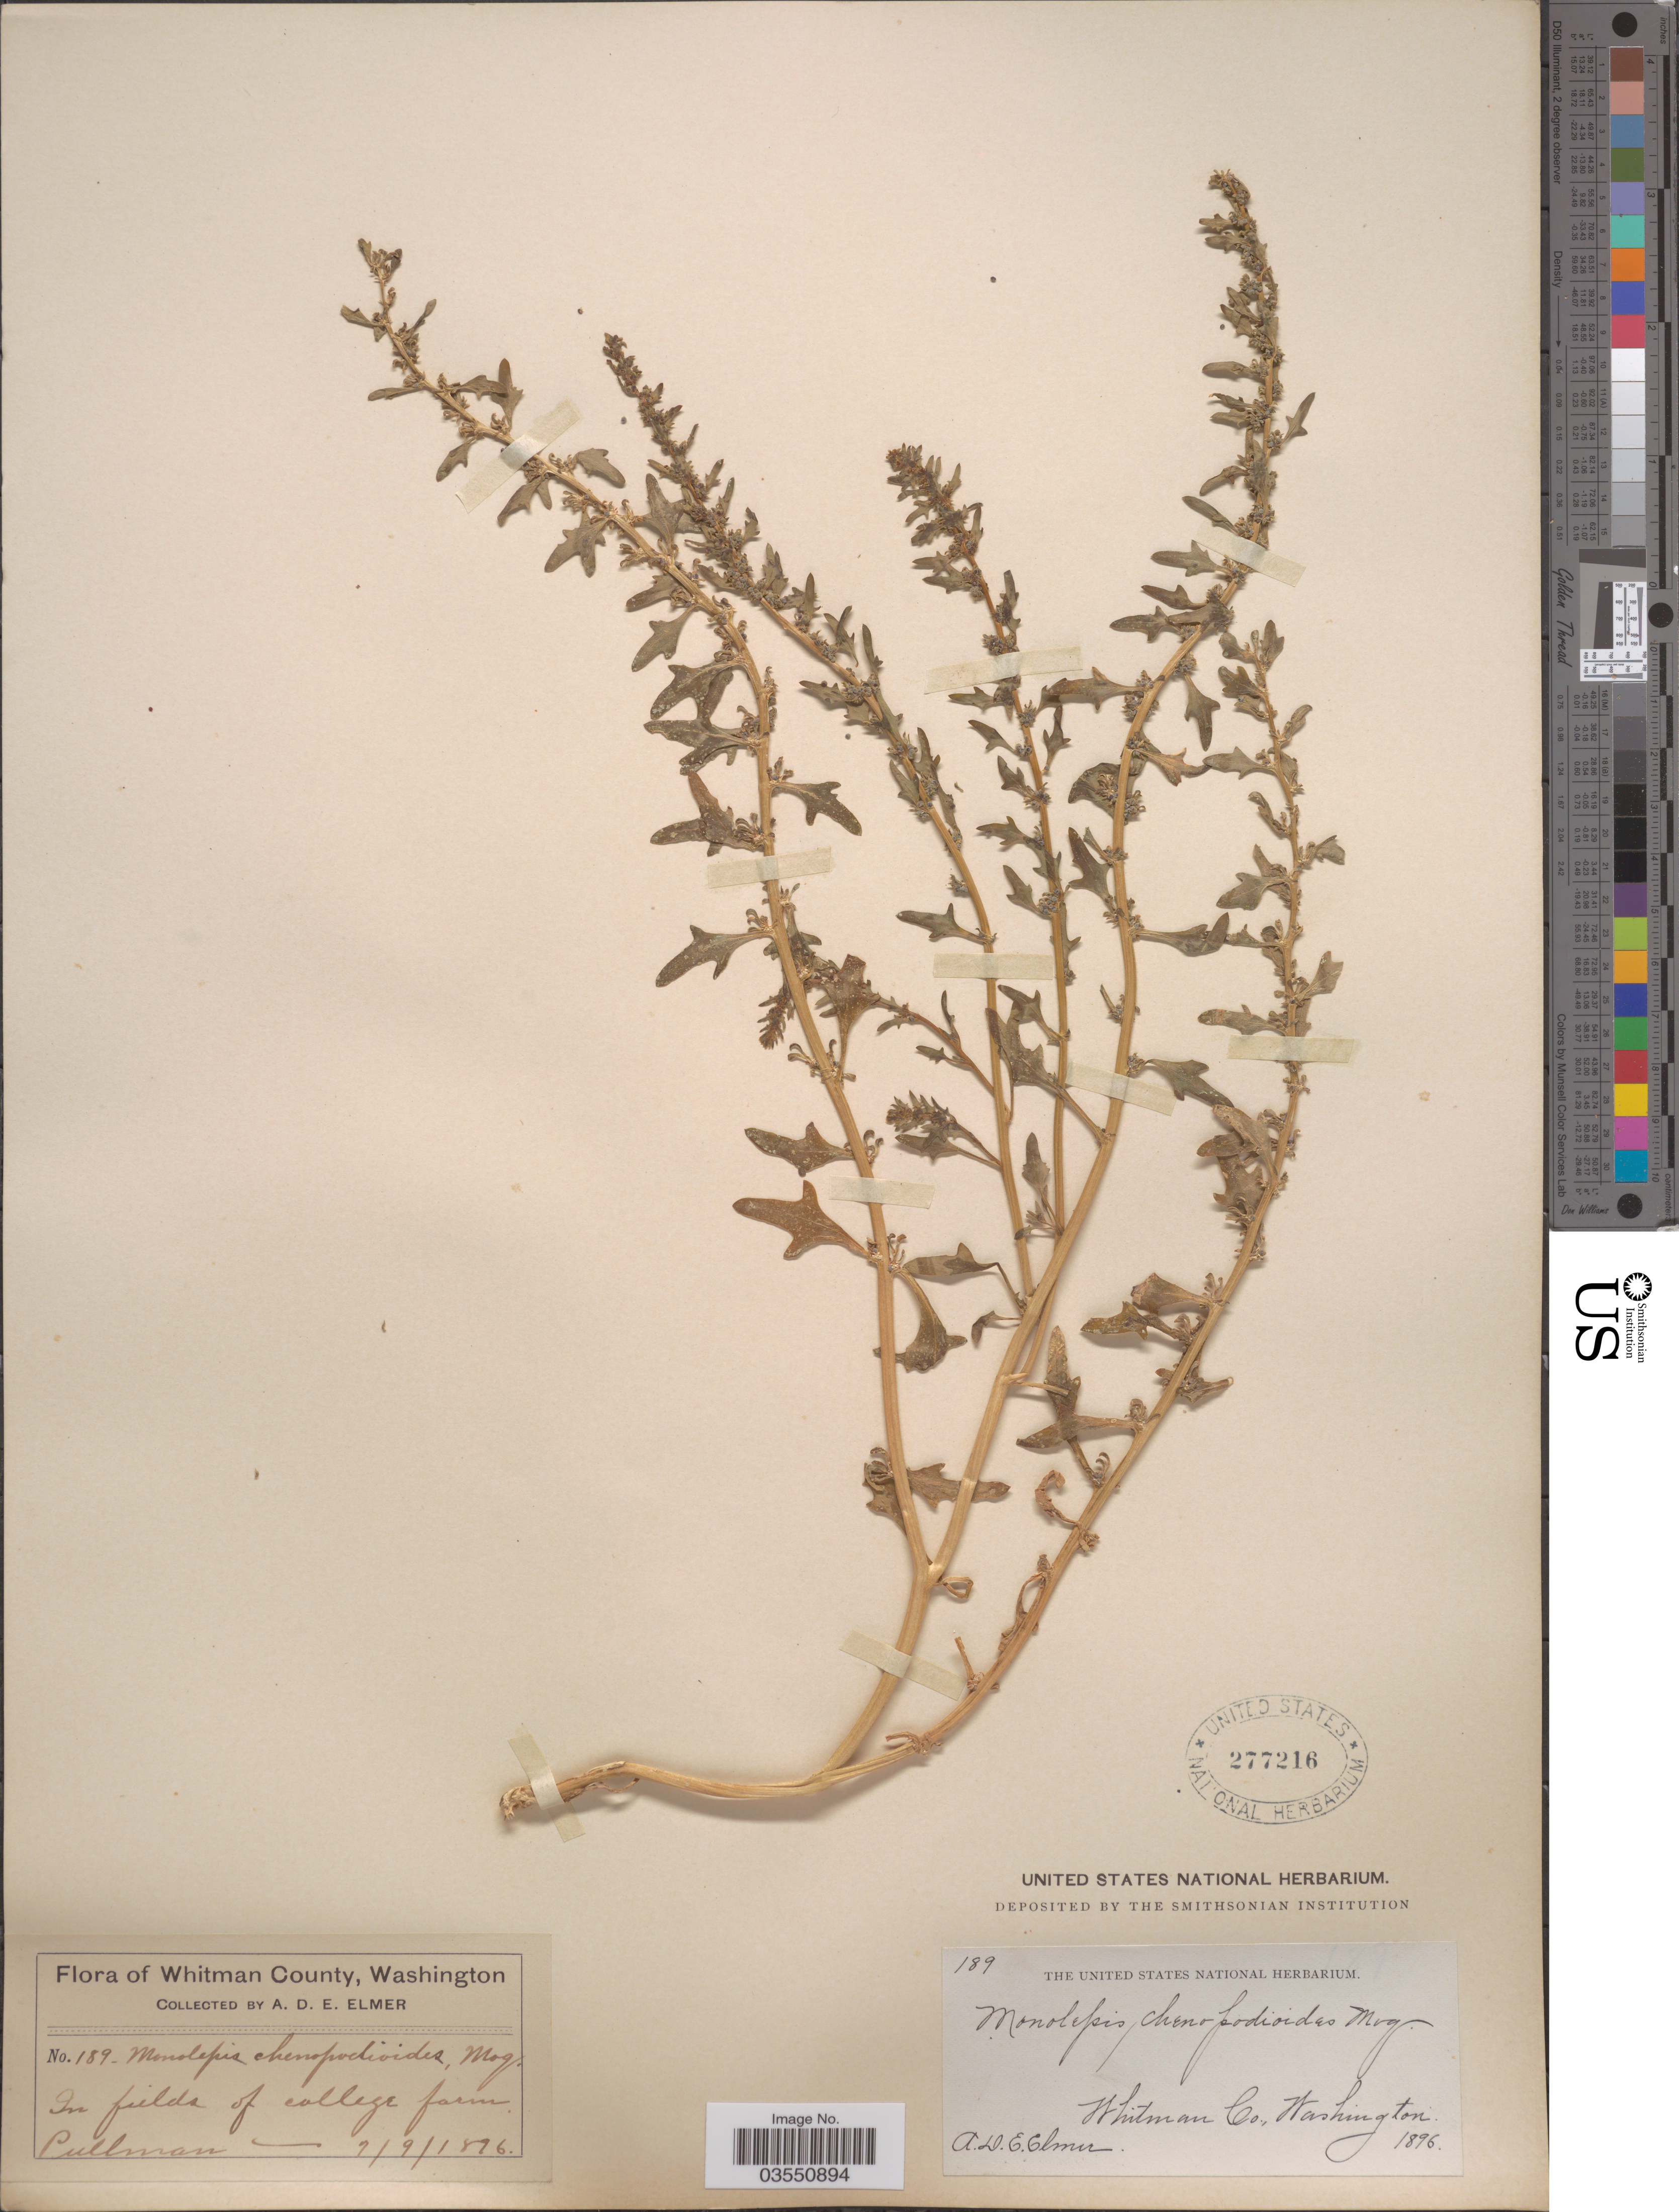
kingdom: Plantae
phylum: Tracheophyta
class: Magnoliopsida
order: Caryophyllales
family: Amaranthaceae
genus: Blitum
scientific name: Blitum nuttallianum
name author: Schult.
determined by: U.S. National Herbarium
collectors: A. D. E. Elmer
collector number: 189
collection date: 1896-07-09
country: United States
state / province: Washington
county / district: Whitman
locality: Whitman County. In fields of college farm. Pullman.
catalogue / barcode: US 277216